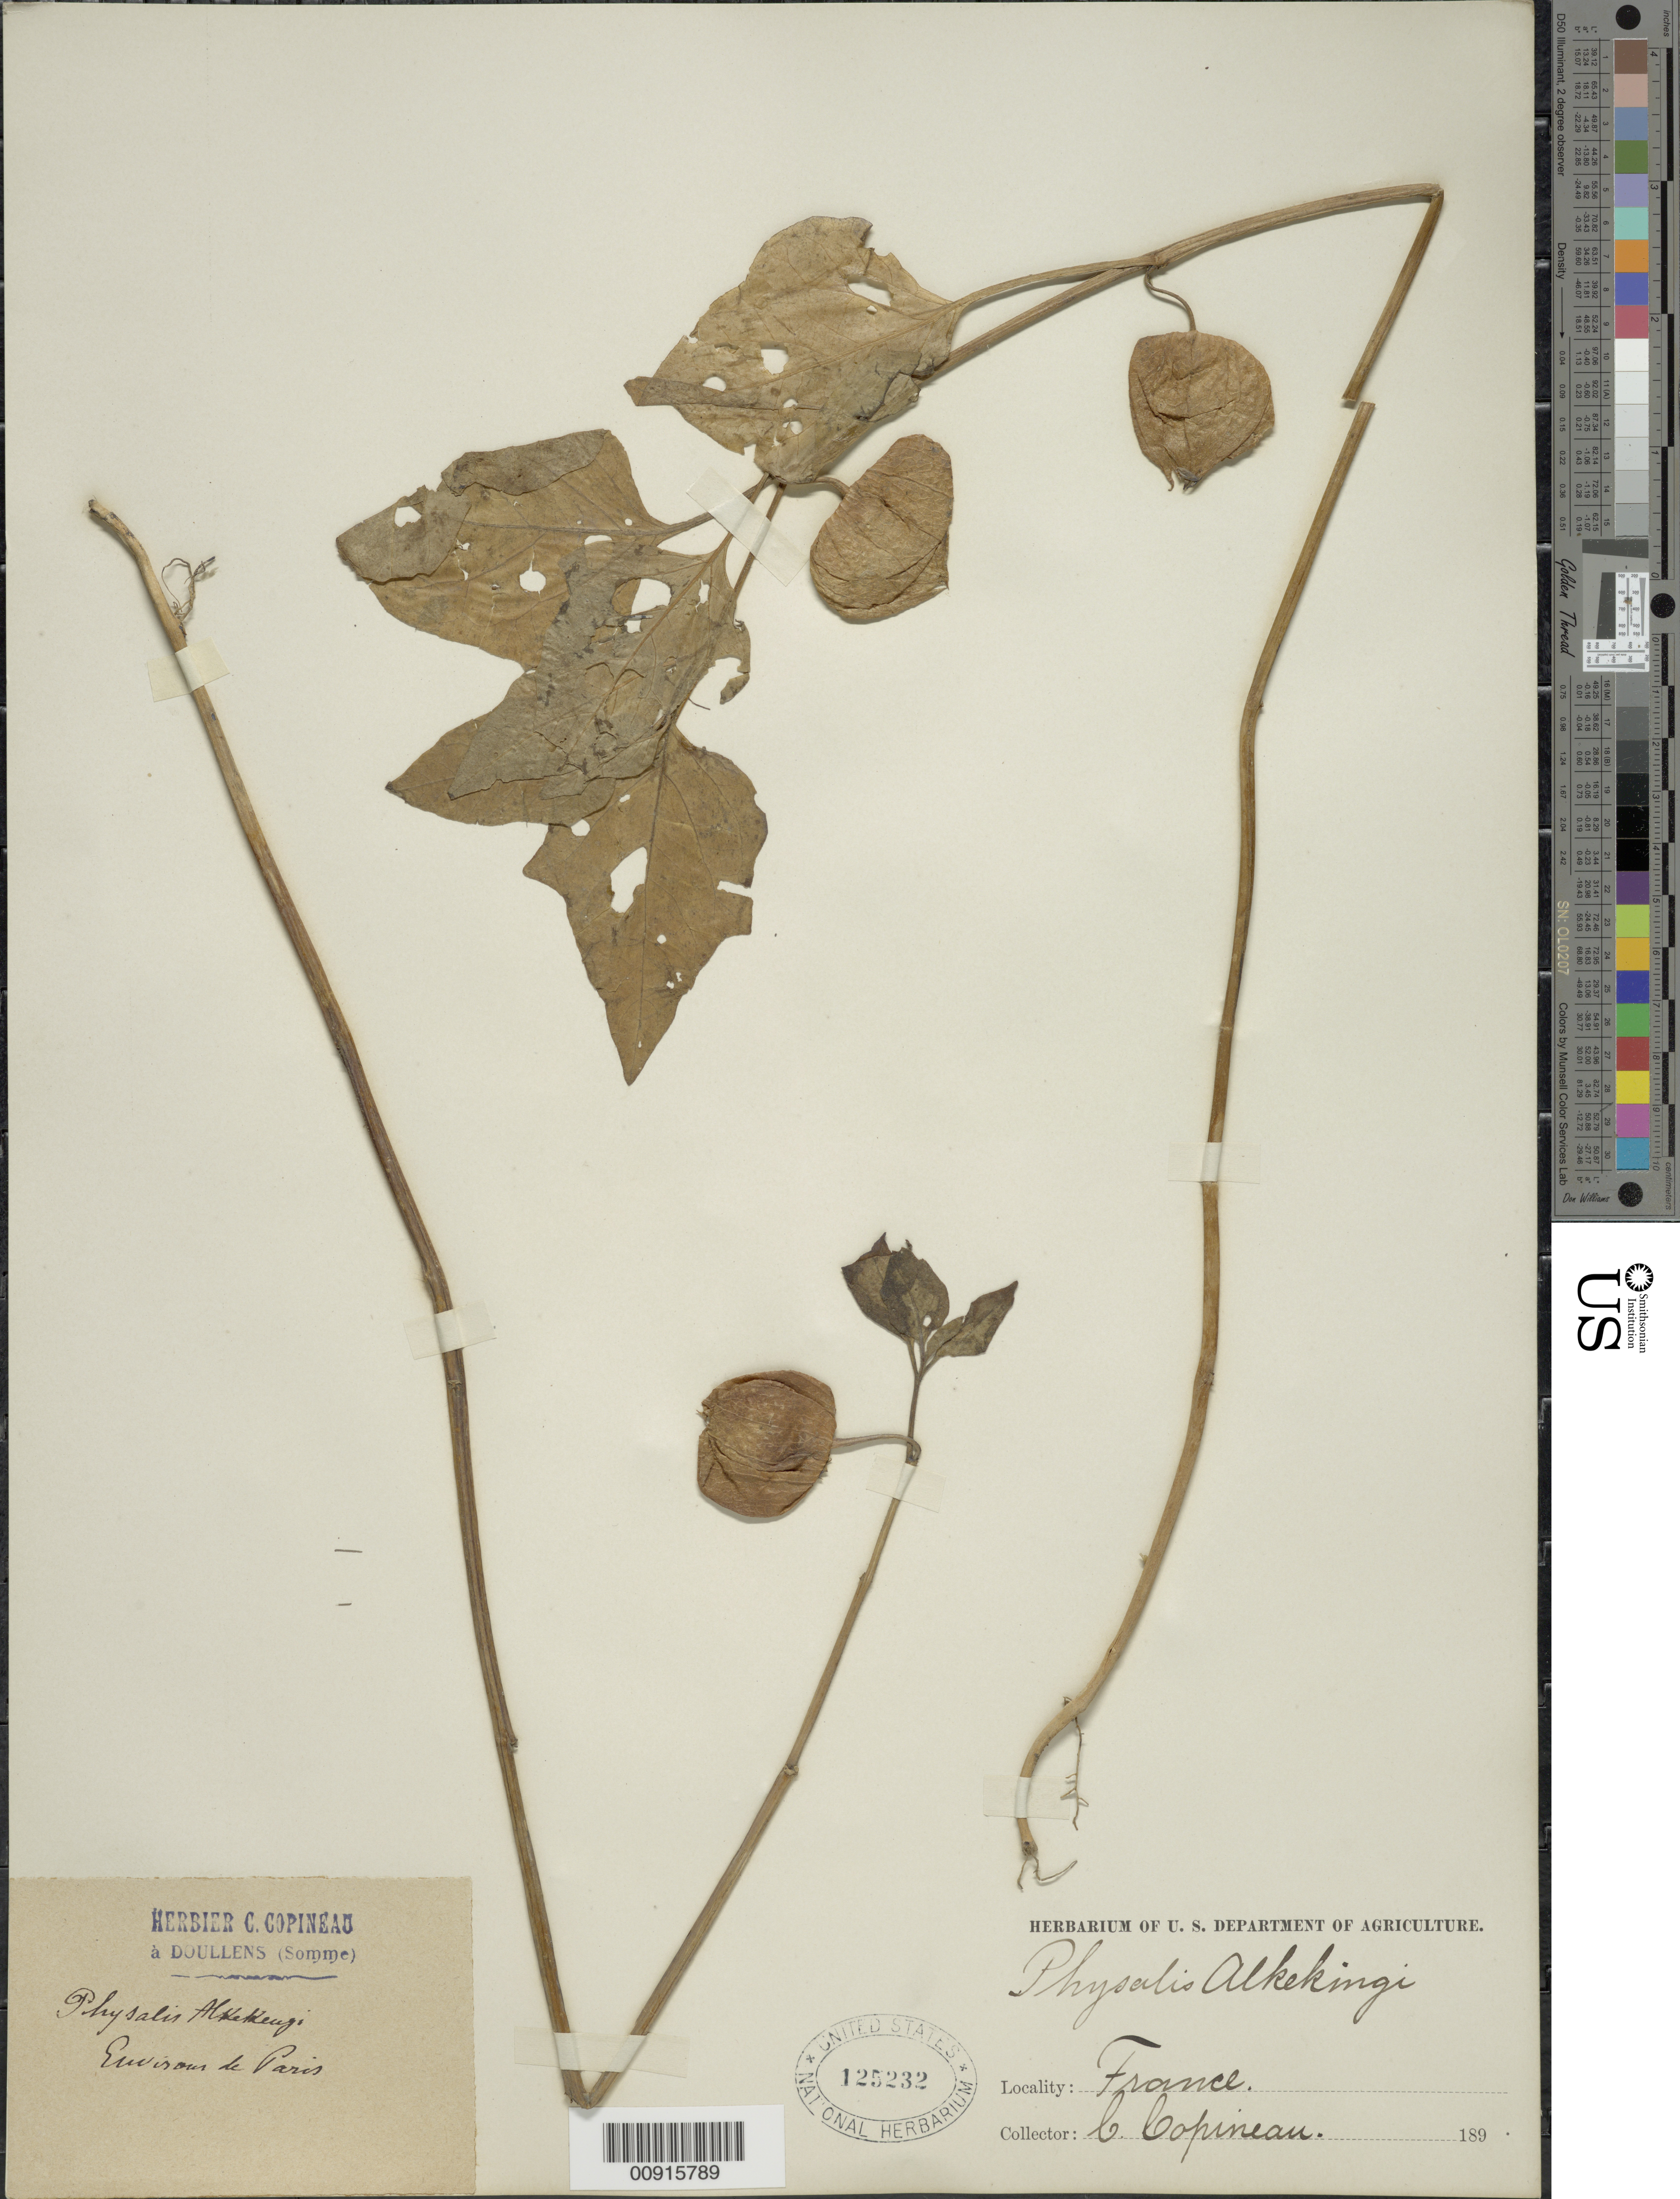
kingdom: Plantae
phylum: Tracheophyta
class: Magnoliopsida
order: Solanales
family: Solanaceae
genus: Physalis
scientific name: Physalis alkekengi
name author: L.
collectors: C. Copineau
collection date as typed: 189-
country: France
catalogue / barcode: US 125232